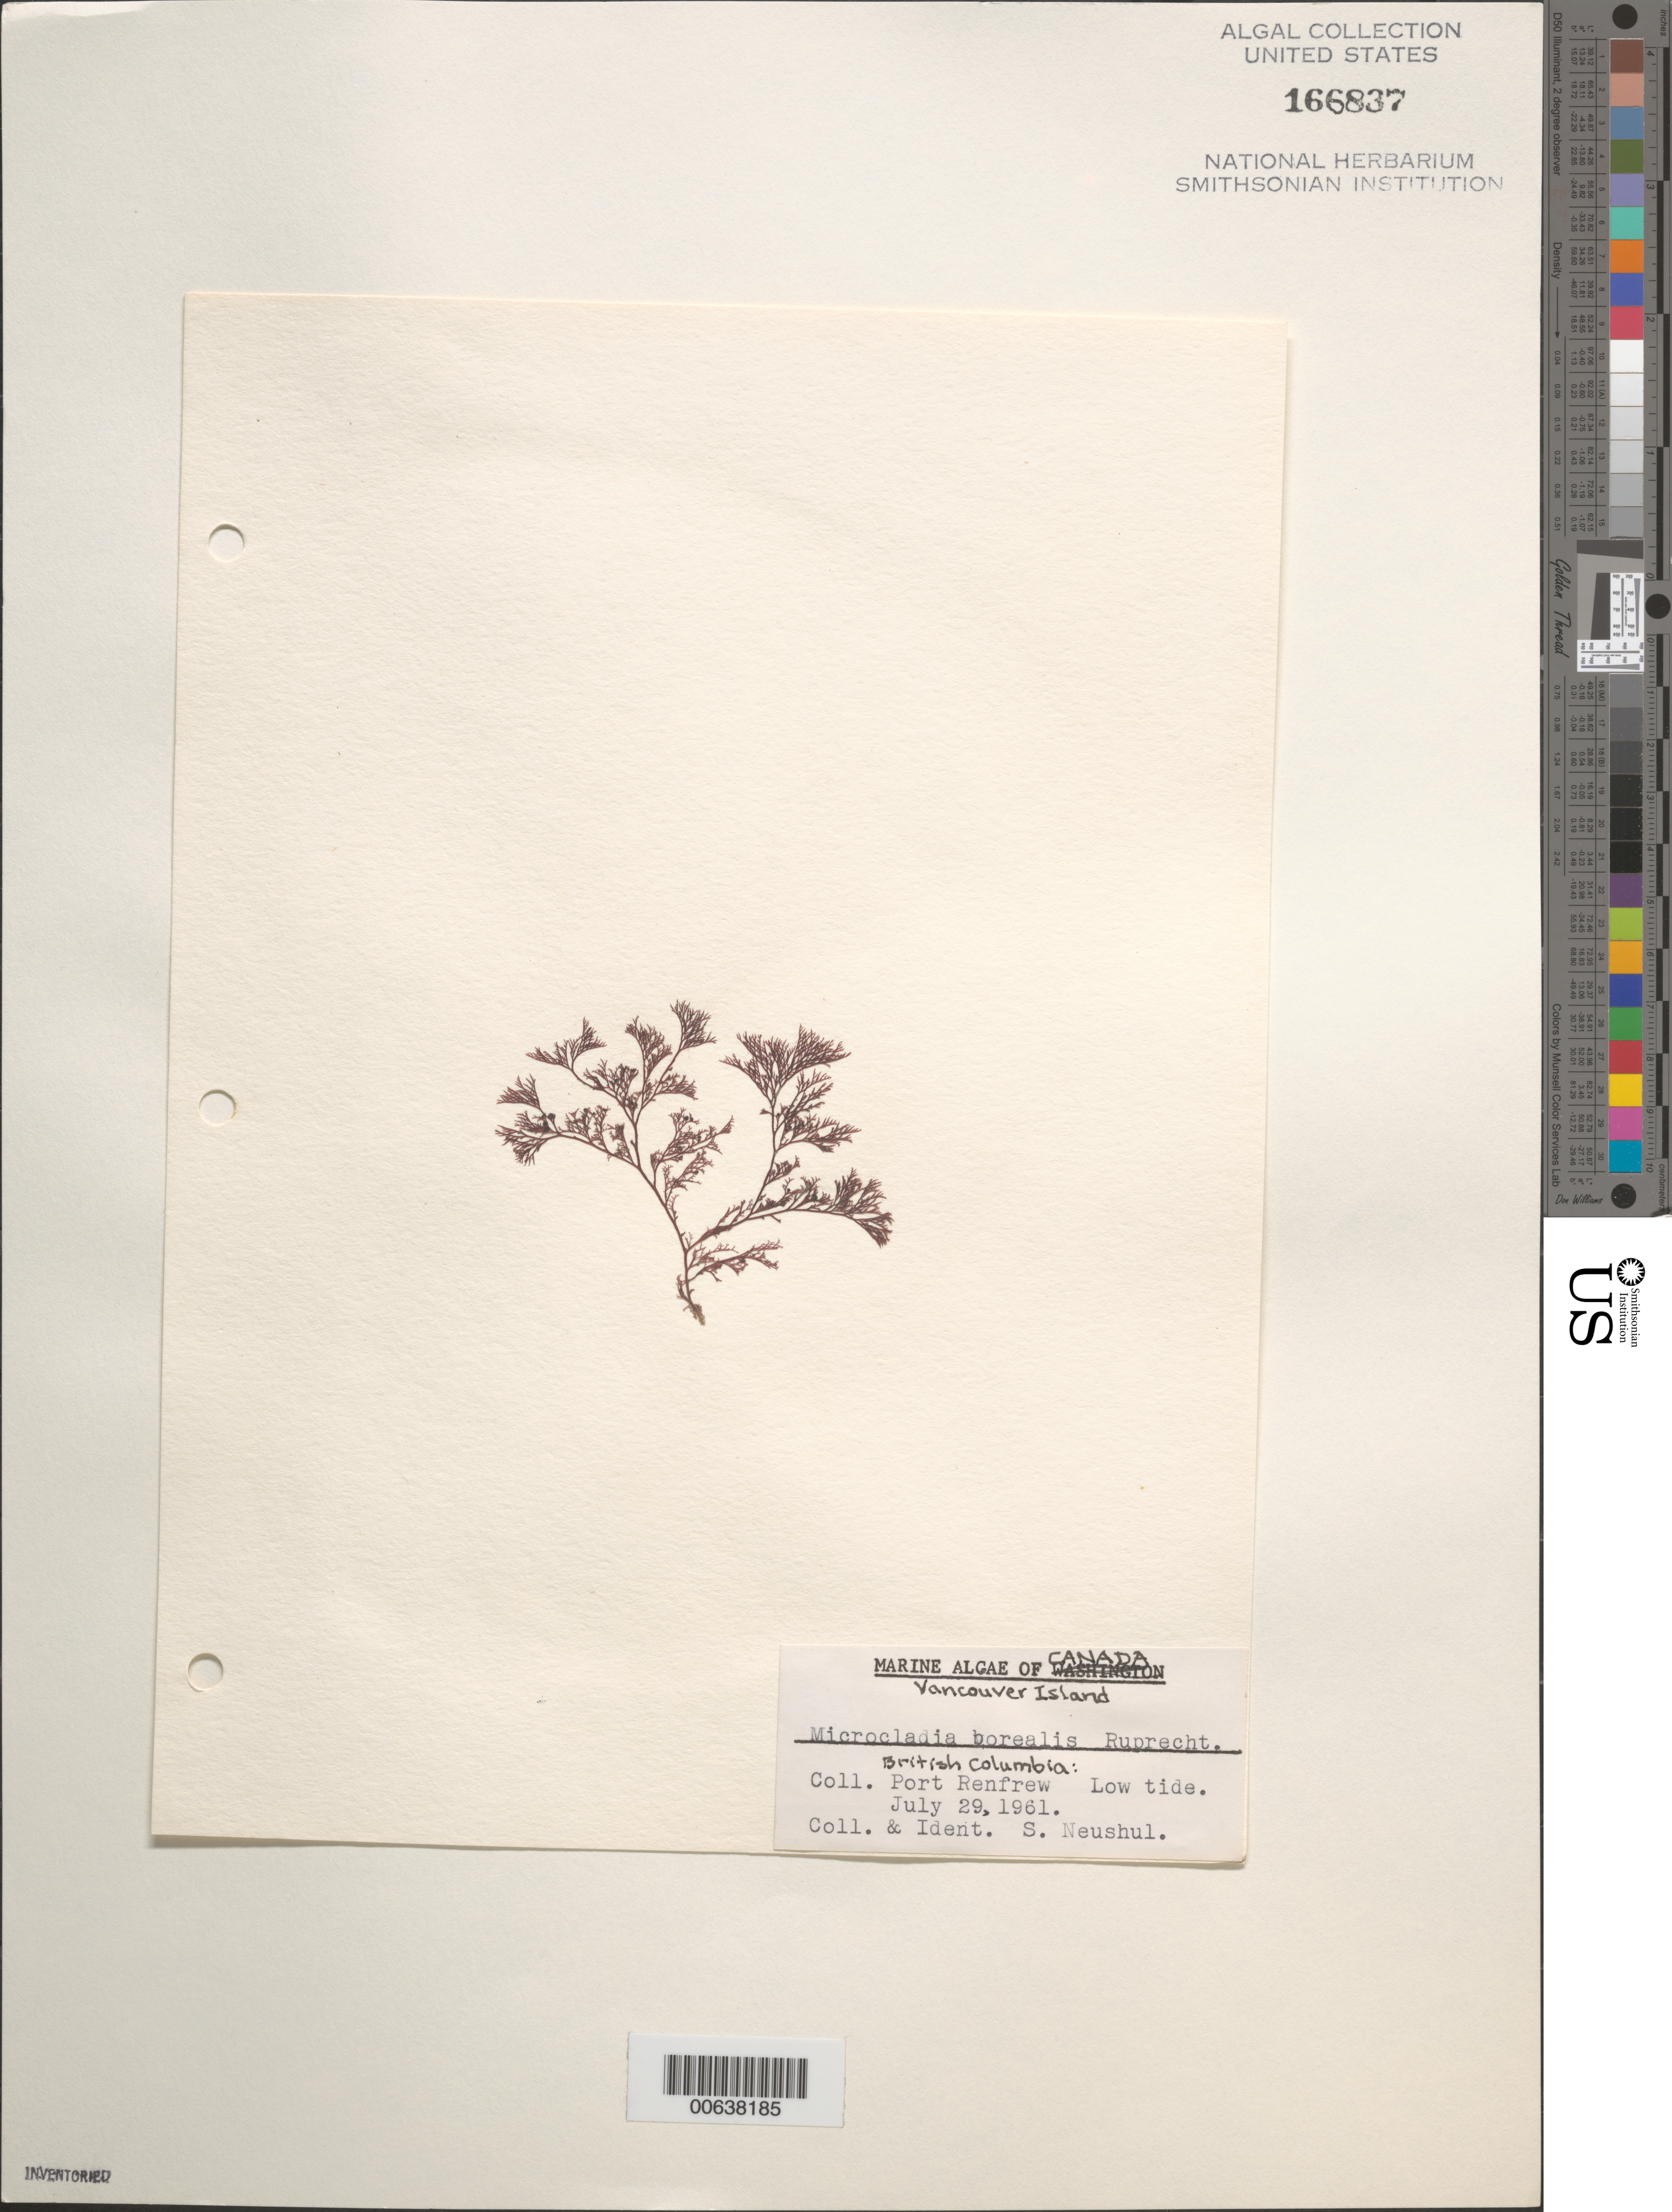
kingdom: Plantae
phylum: Rhodophyta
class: Florideophyceae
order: Ceramiales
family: Ceramiaceae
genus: Microcladia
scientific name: Microcladia borealis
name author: Rupr.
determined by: Neushul, S.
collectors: S. Neushul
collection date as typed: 29 Jul 1961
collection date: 1961-07-29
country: Canada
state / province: British Columbia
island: Vancouver Island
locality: Port Renfrew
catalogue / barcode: US 166837